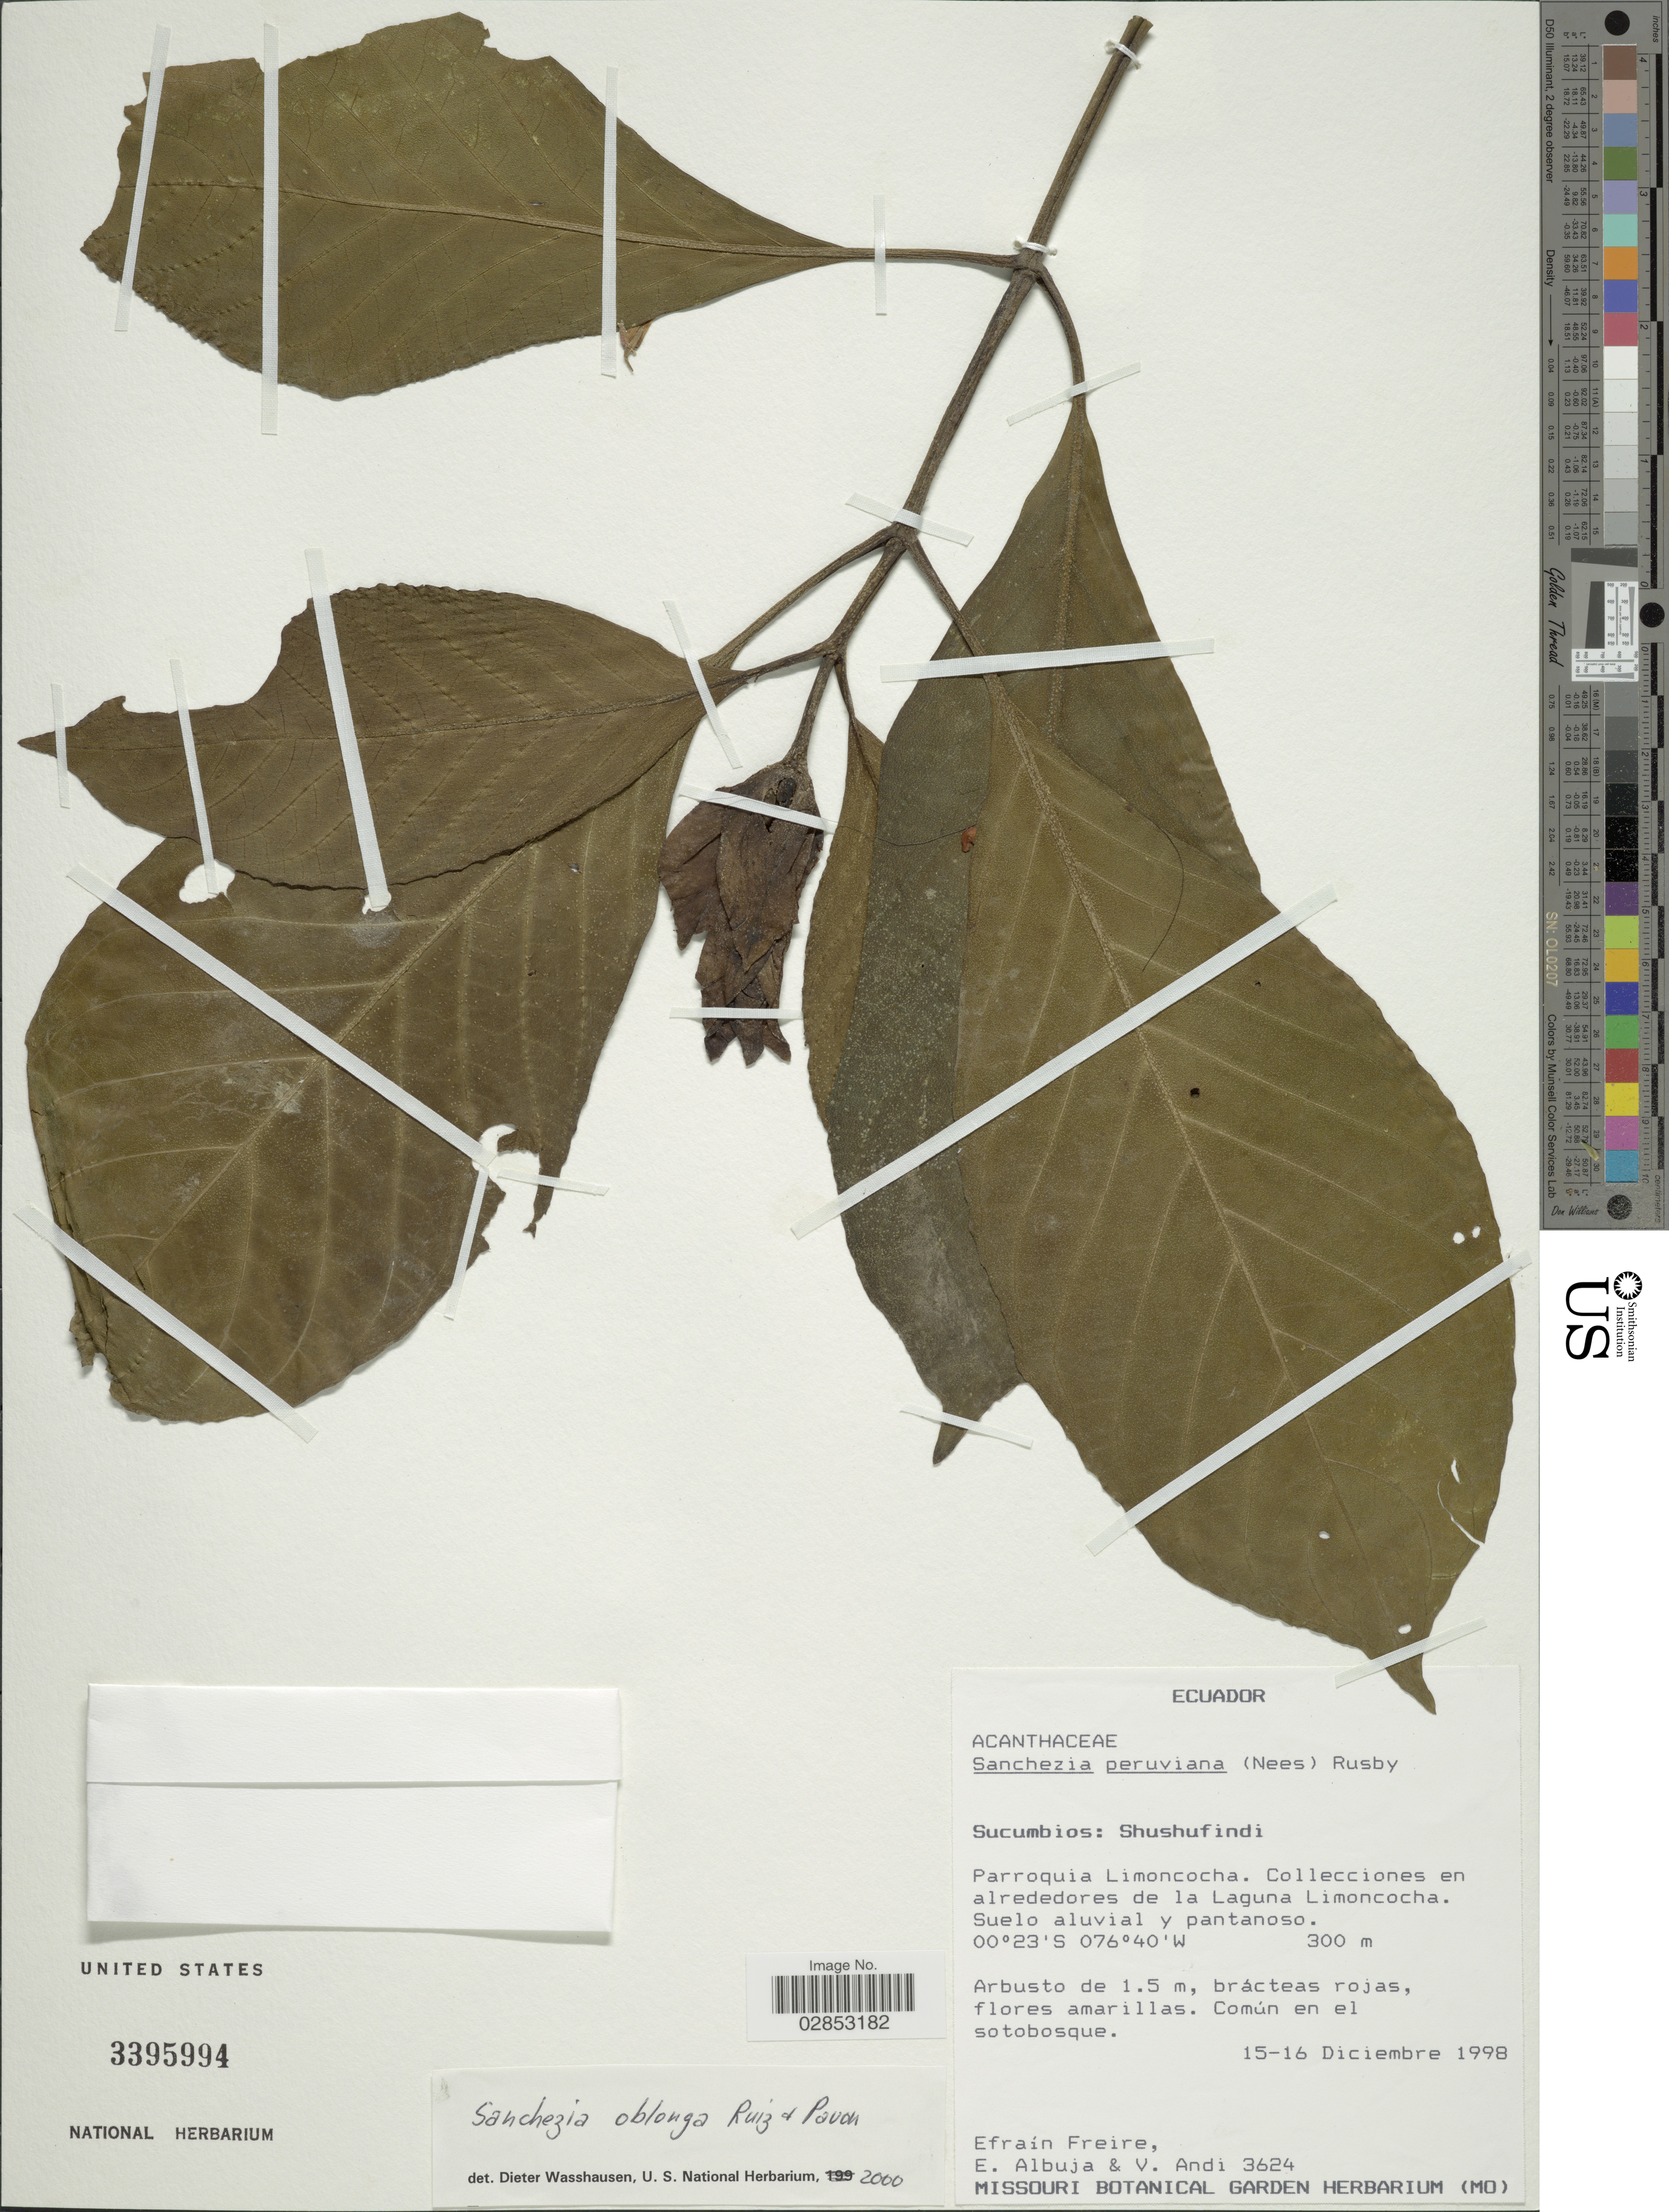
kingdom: Plantae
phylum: Tracheophyta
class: Magnoliopsida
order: Lamiales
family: Acanthaceae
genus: Sanchezia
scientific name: Sanchezia macrocnemis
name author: (Nees) Wassh.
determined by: Azevedo, Igor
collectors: E. Freire, E. Albuja & V. Andi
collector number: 3624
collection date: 1998-12-15/1998-12-16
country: Ecuador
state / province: Sucumbíos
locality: Shushufindi, Parroquia Limoncocha, Collecciones en alrededores de la Laguna Limoncocha.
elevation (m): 300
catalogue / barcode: US 3395994